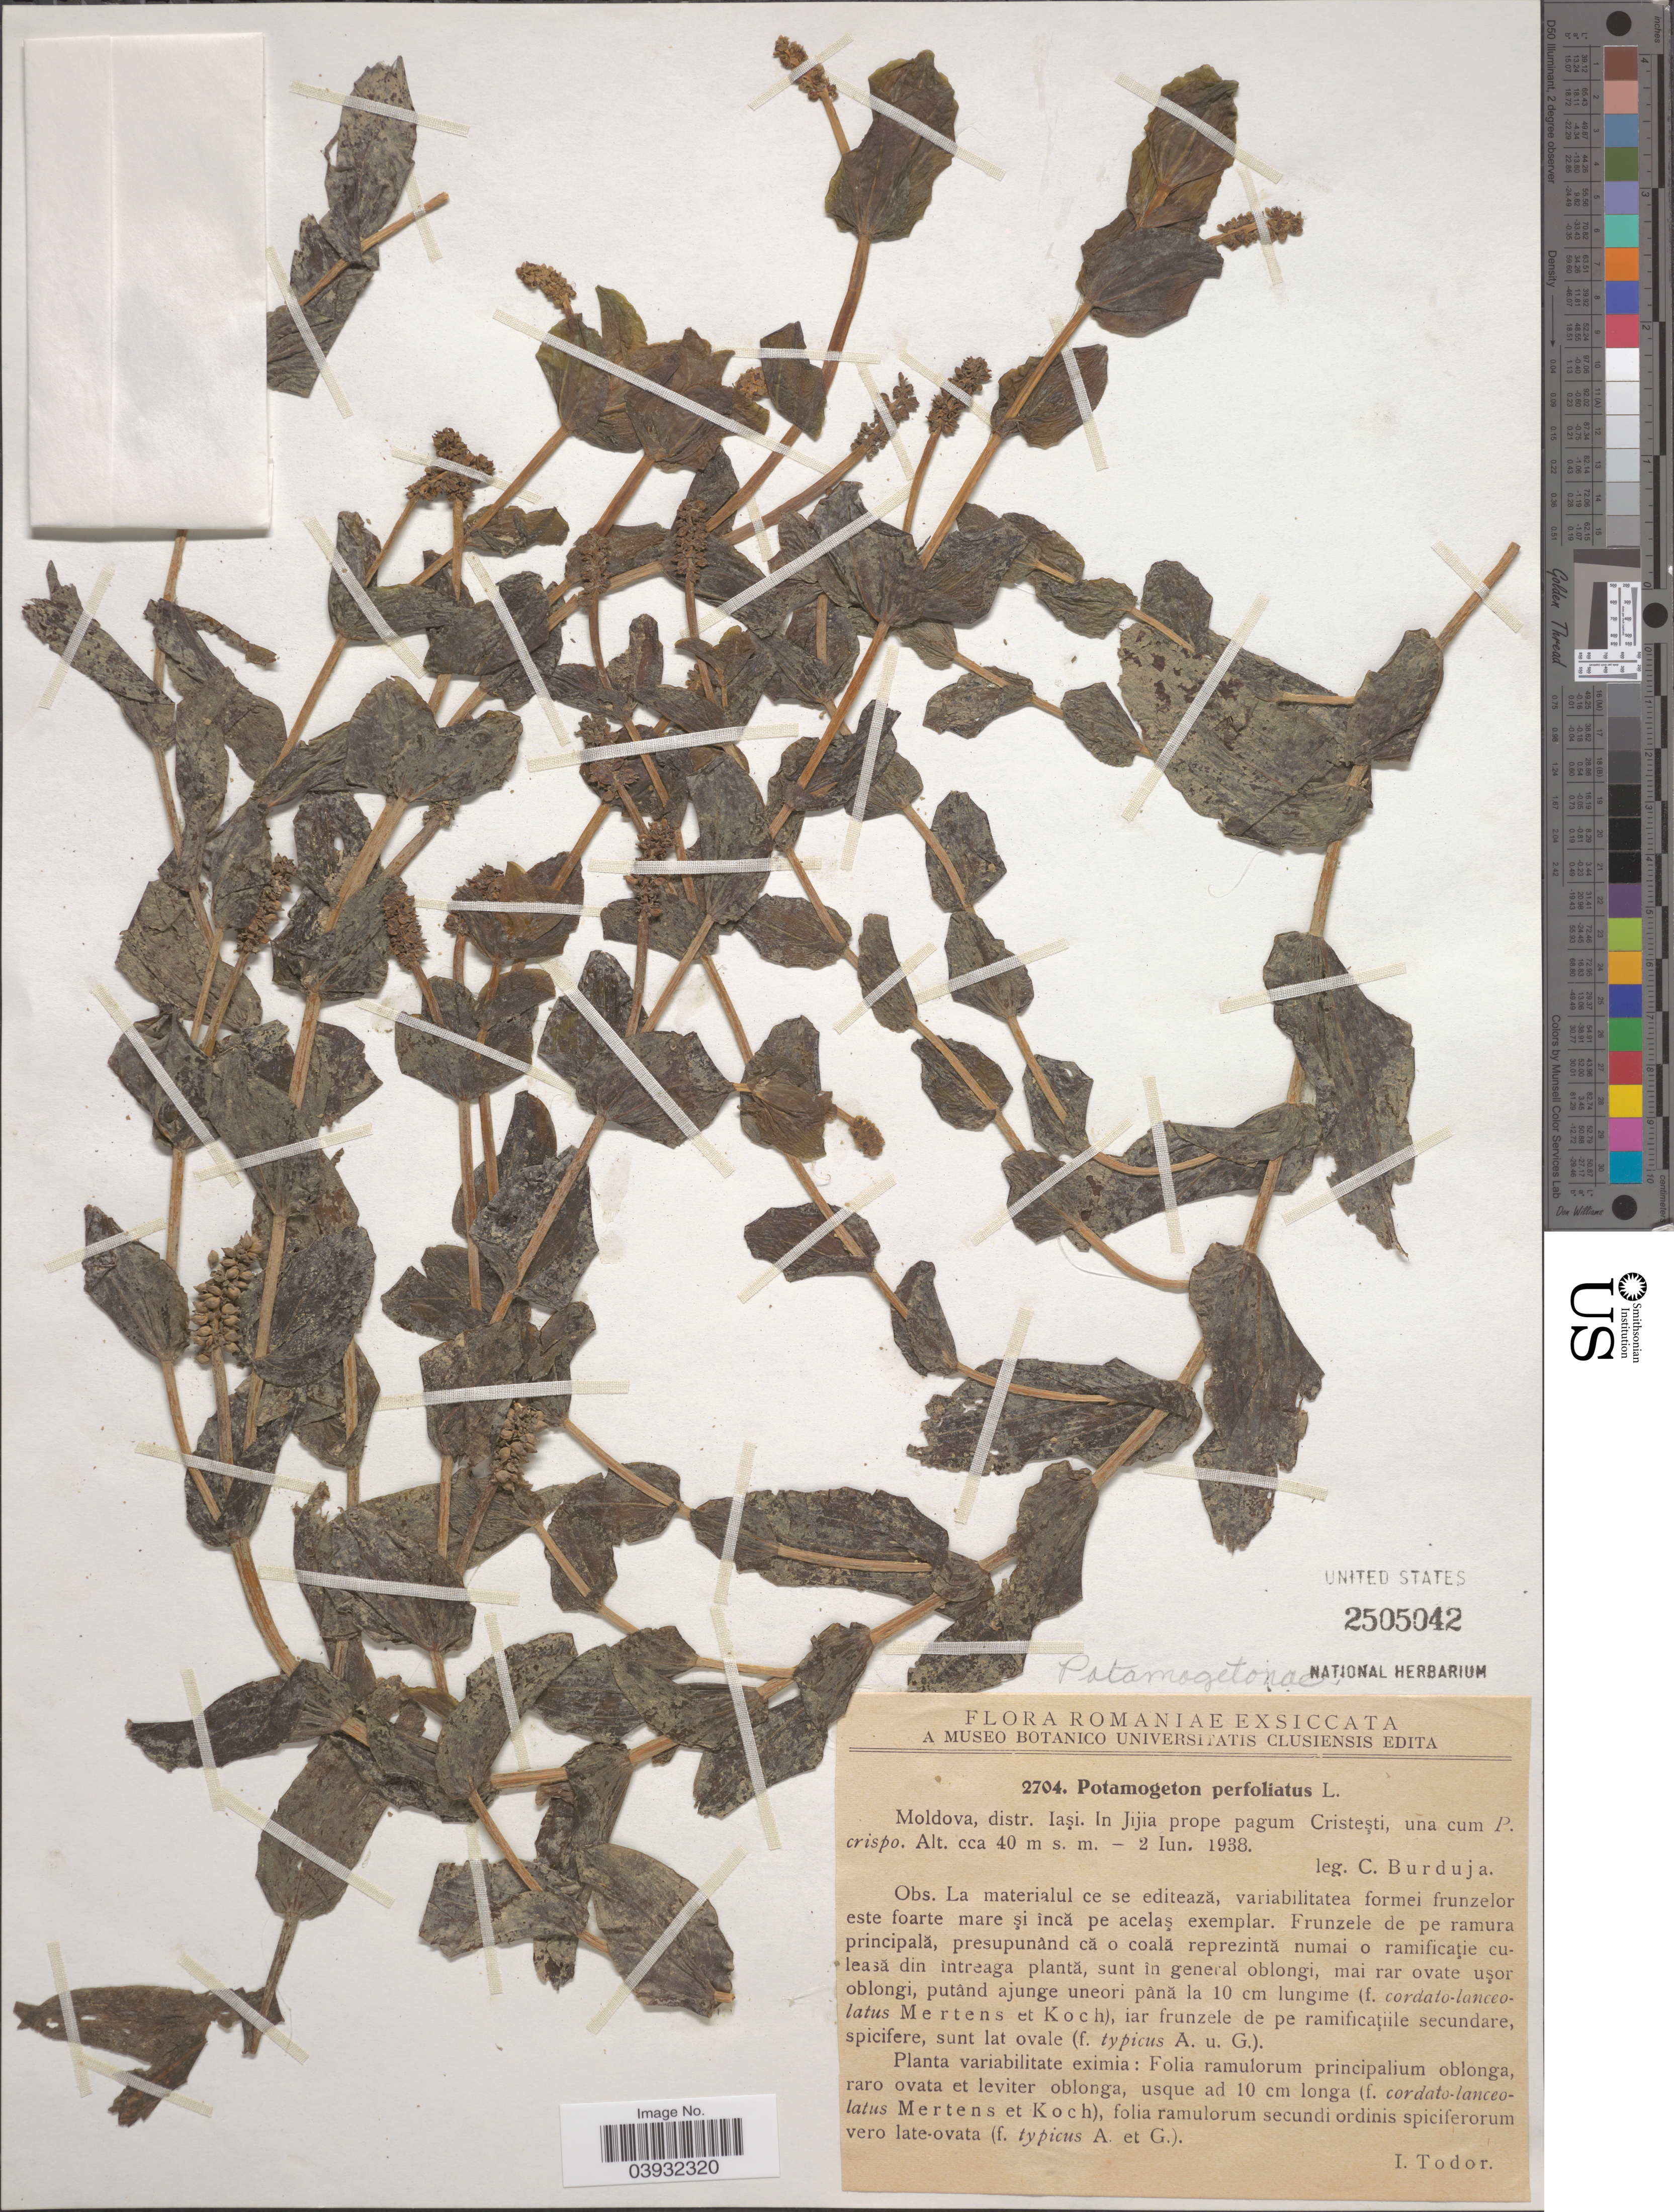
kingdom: Plantae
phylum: Tracheophyta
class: Liliopsida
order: Alismatales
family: Potamogetonaceae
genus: Potamogeton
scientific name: Potamogeton perfoliatus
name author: L.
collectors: C. Burduja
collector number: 2704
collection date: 1938-06-02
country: Romania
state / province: Iasi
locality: Moldova, distr. Iaşi. In Jijia prope pagum Cristeşi, una cum P. crispo.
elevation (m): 40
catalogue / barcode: US 2505042